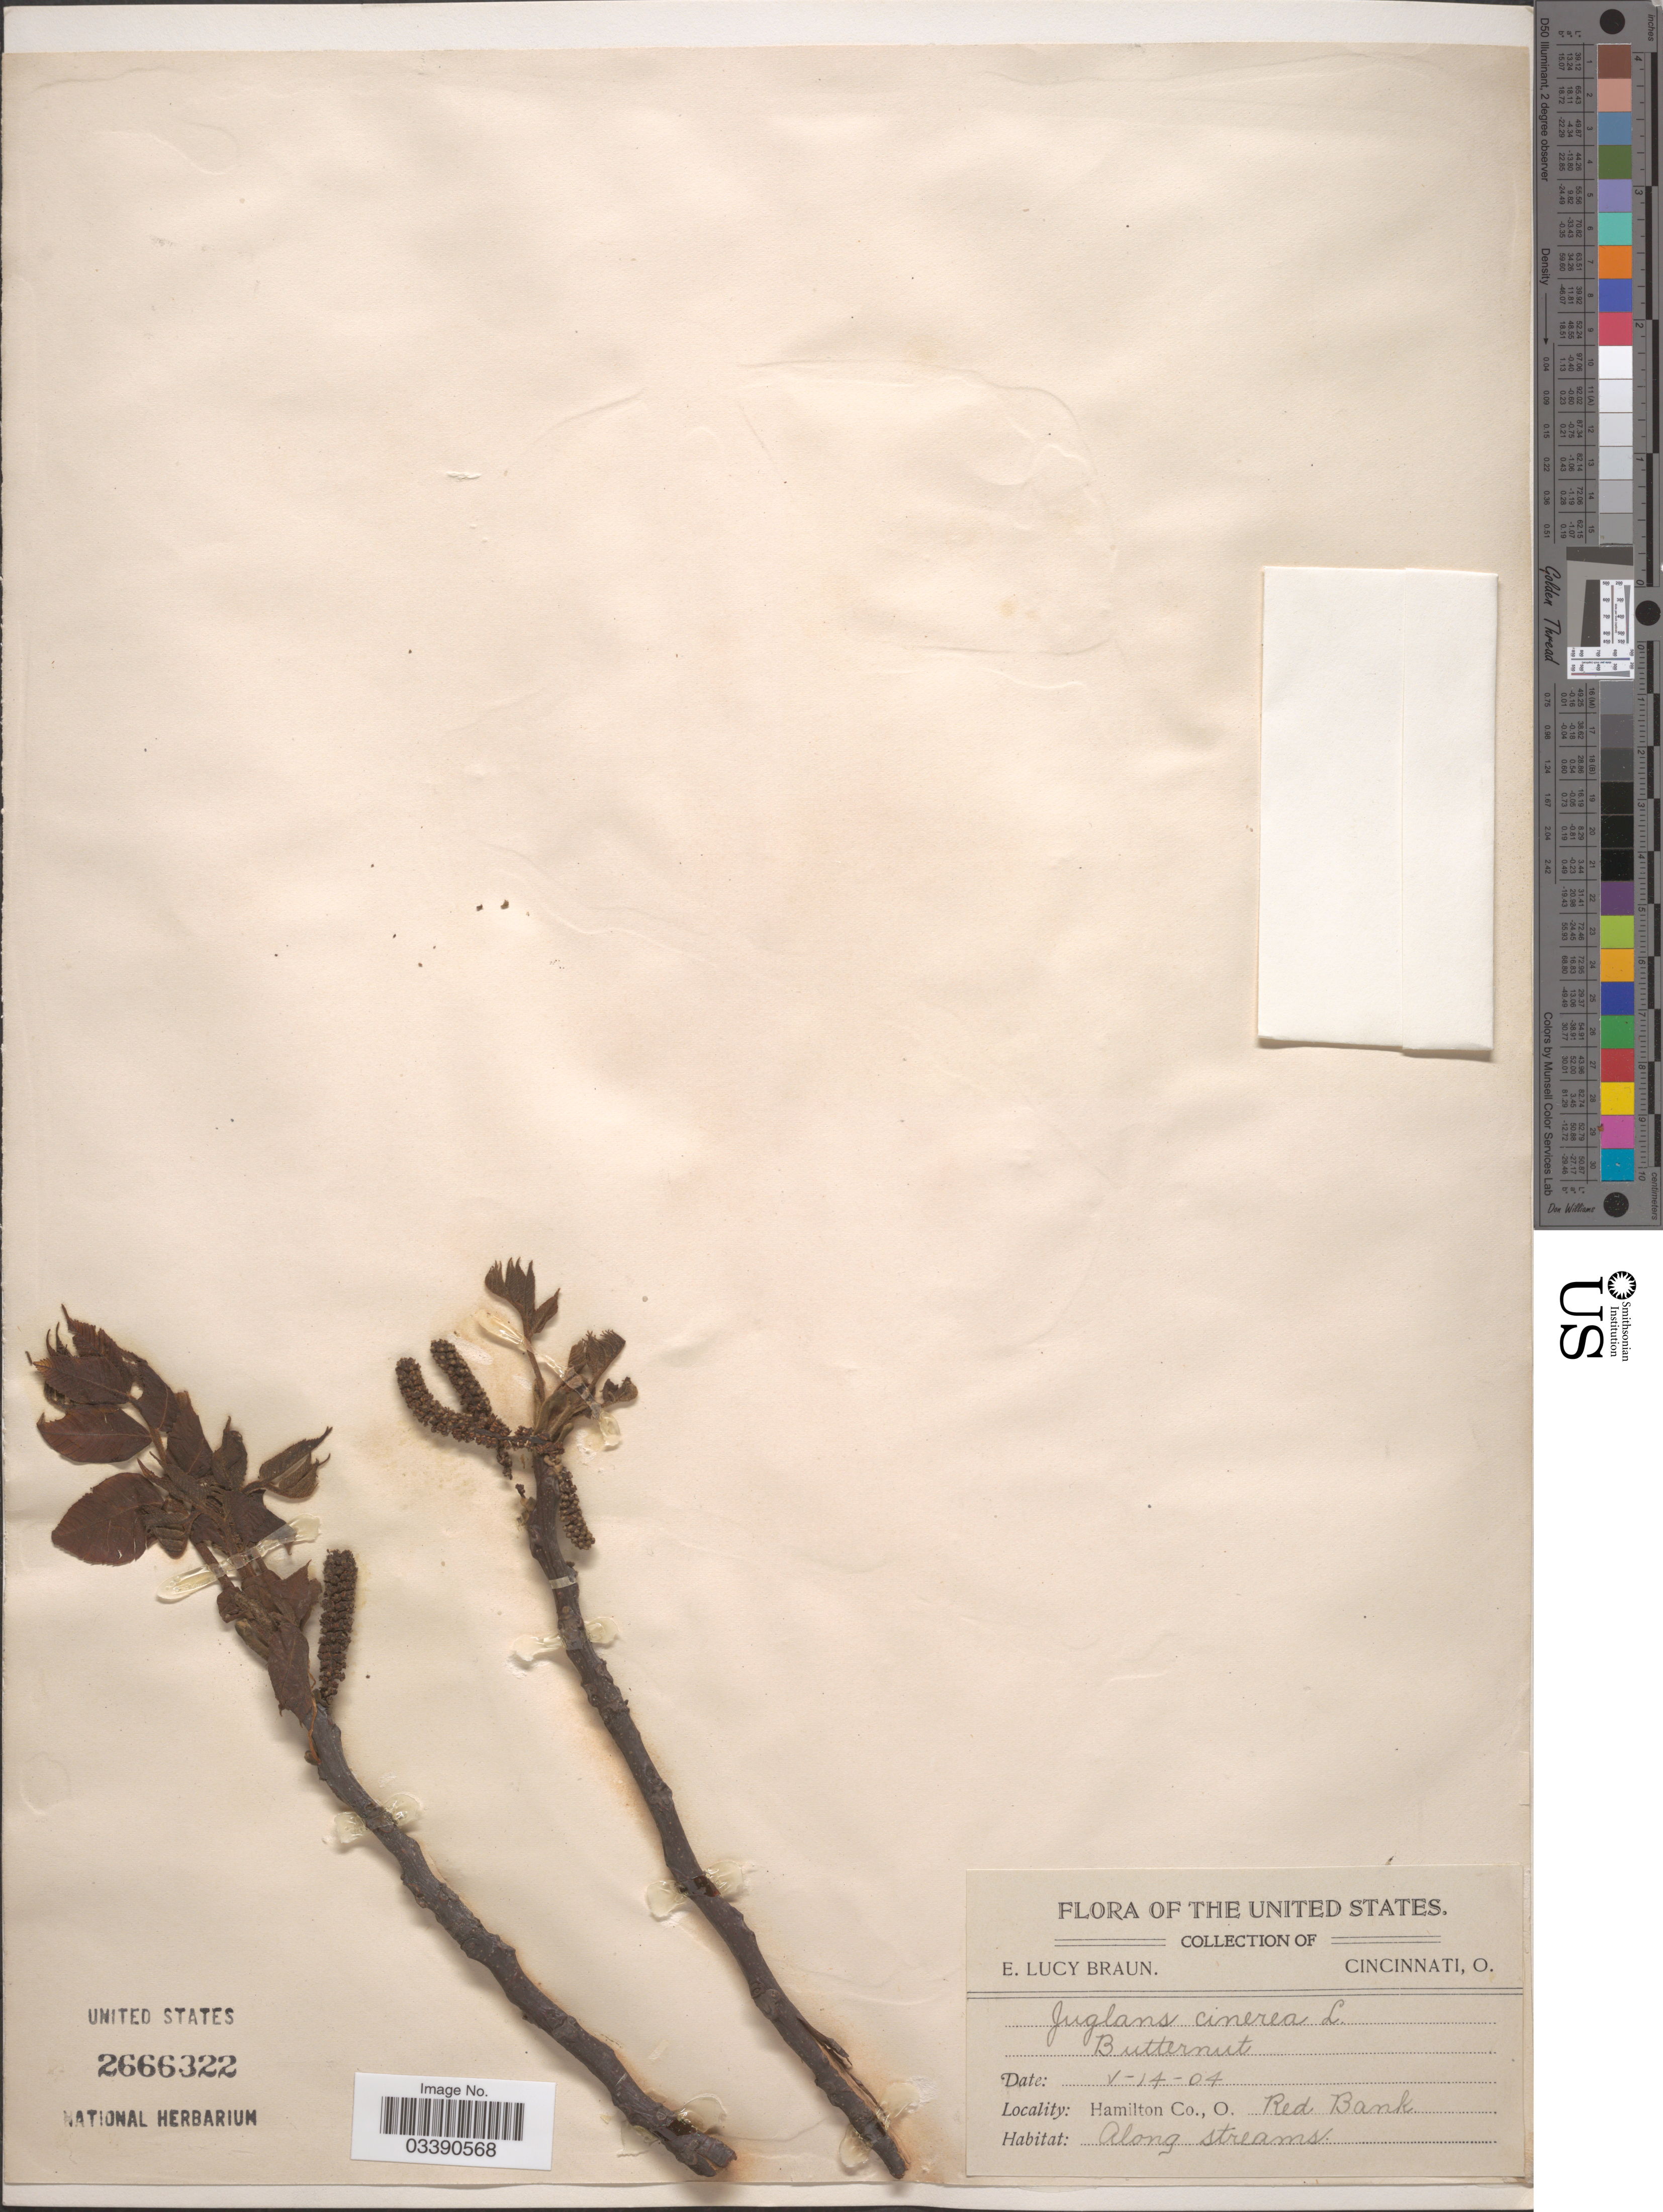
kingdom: Plantae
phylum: Tracheophyta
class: Magnoliopsida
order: Fagales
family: Juglandaceae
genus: Juglans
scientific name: Juglans cinerea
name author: L.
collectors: E. L. Braun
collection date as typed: Transcribed d/m/y: 14/5/4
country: United States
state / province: Ohio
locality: Hamilton Co. Red Bank. Along streams.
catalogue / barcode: US 2666322